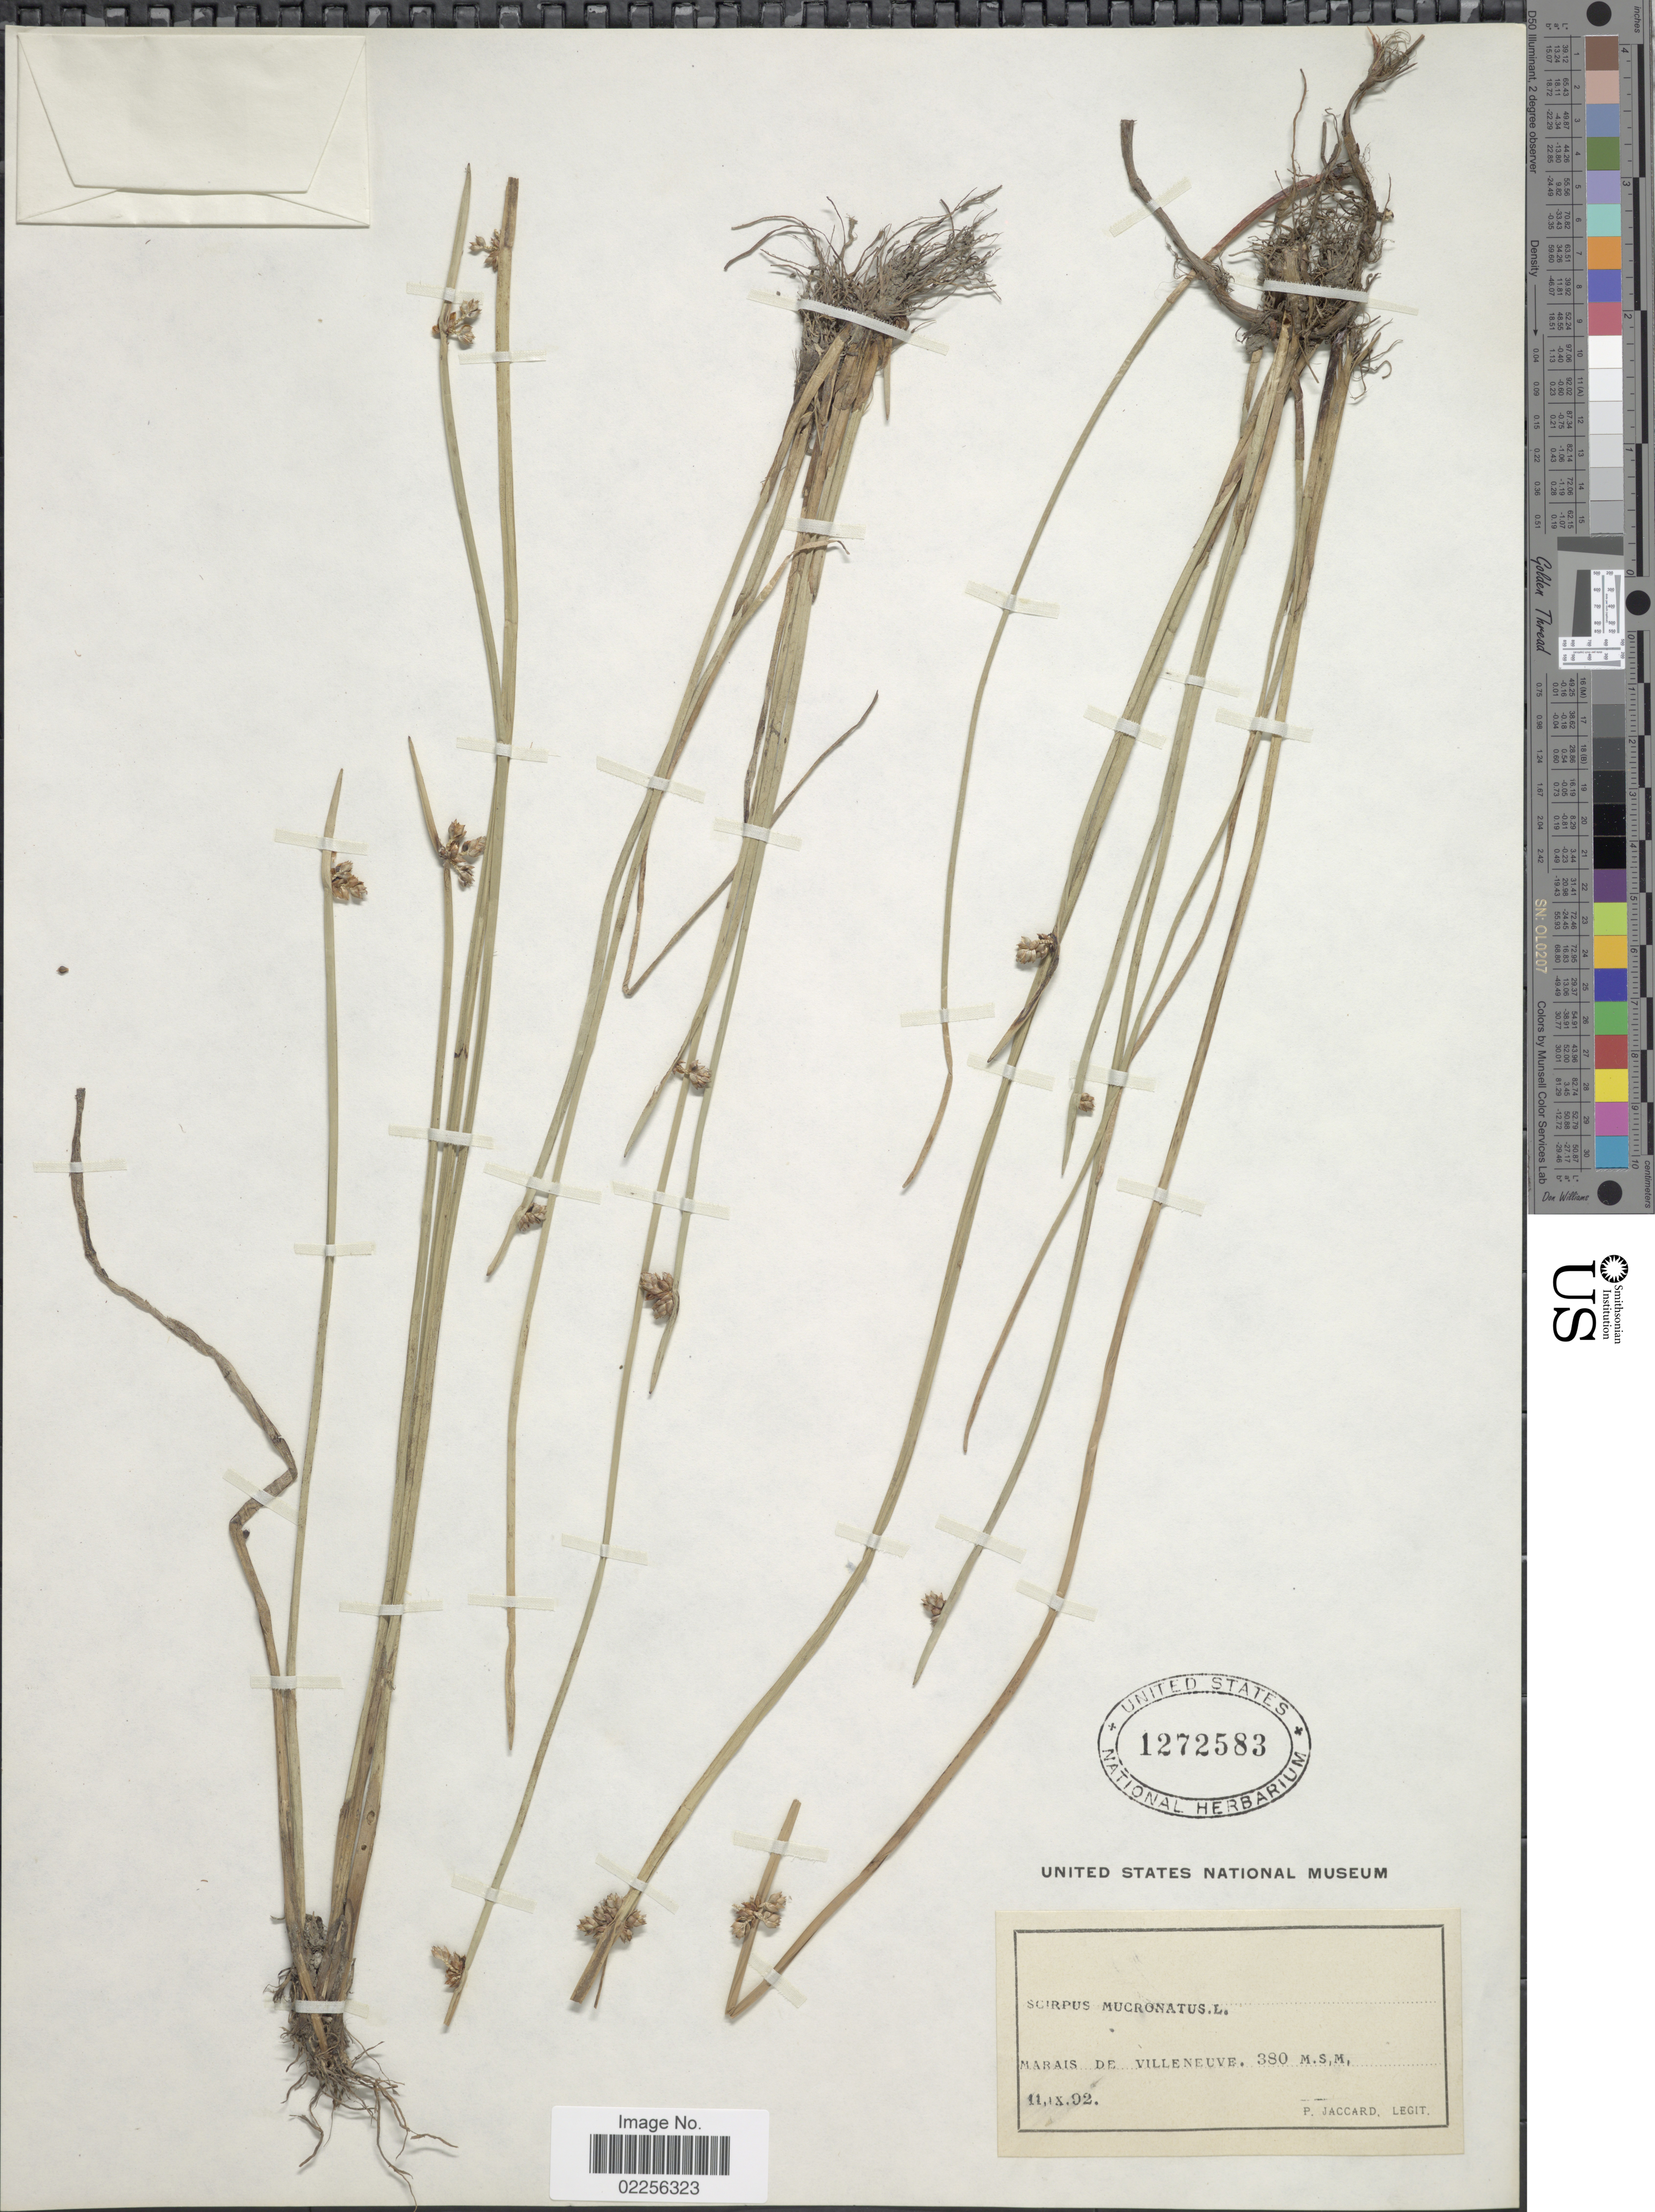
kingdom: Plantae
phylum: Tracheophyta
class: Liliopsida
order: Poales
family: Cyperaceae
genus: Schoenoplectus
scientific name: Schoenoplectus mucronatus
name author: (L.) Palla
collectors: Jaccard, P.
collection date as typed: Transcribed d/m/y: 11/9/92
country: France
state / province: Bretagne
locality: Marais de Villeneuve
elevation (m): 380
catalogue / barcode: US 1272583